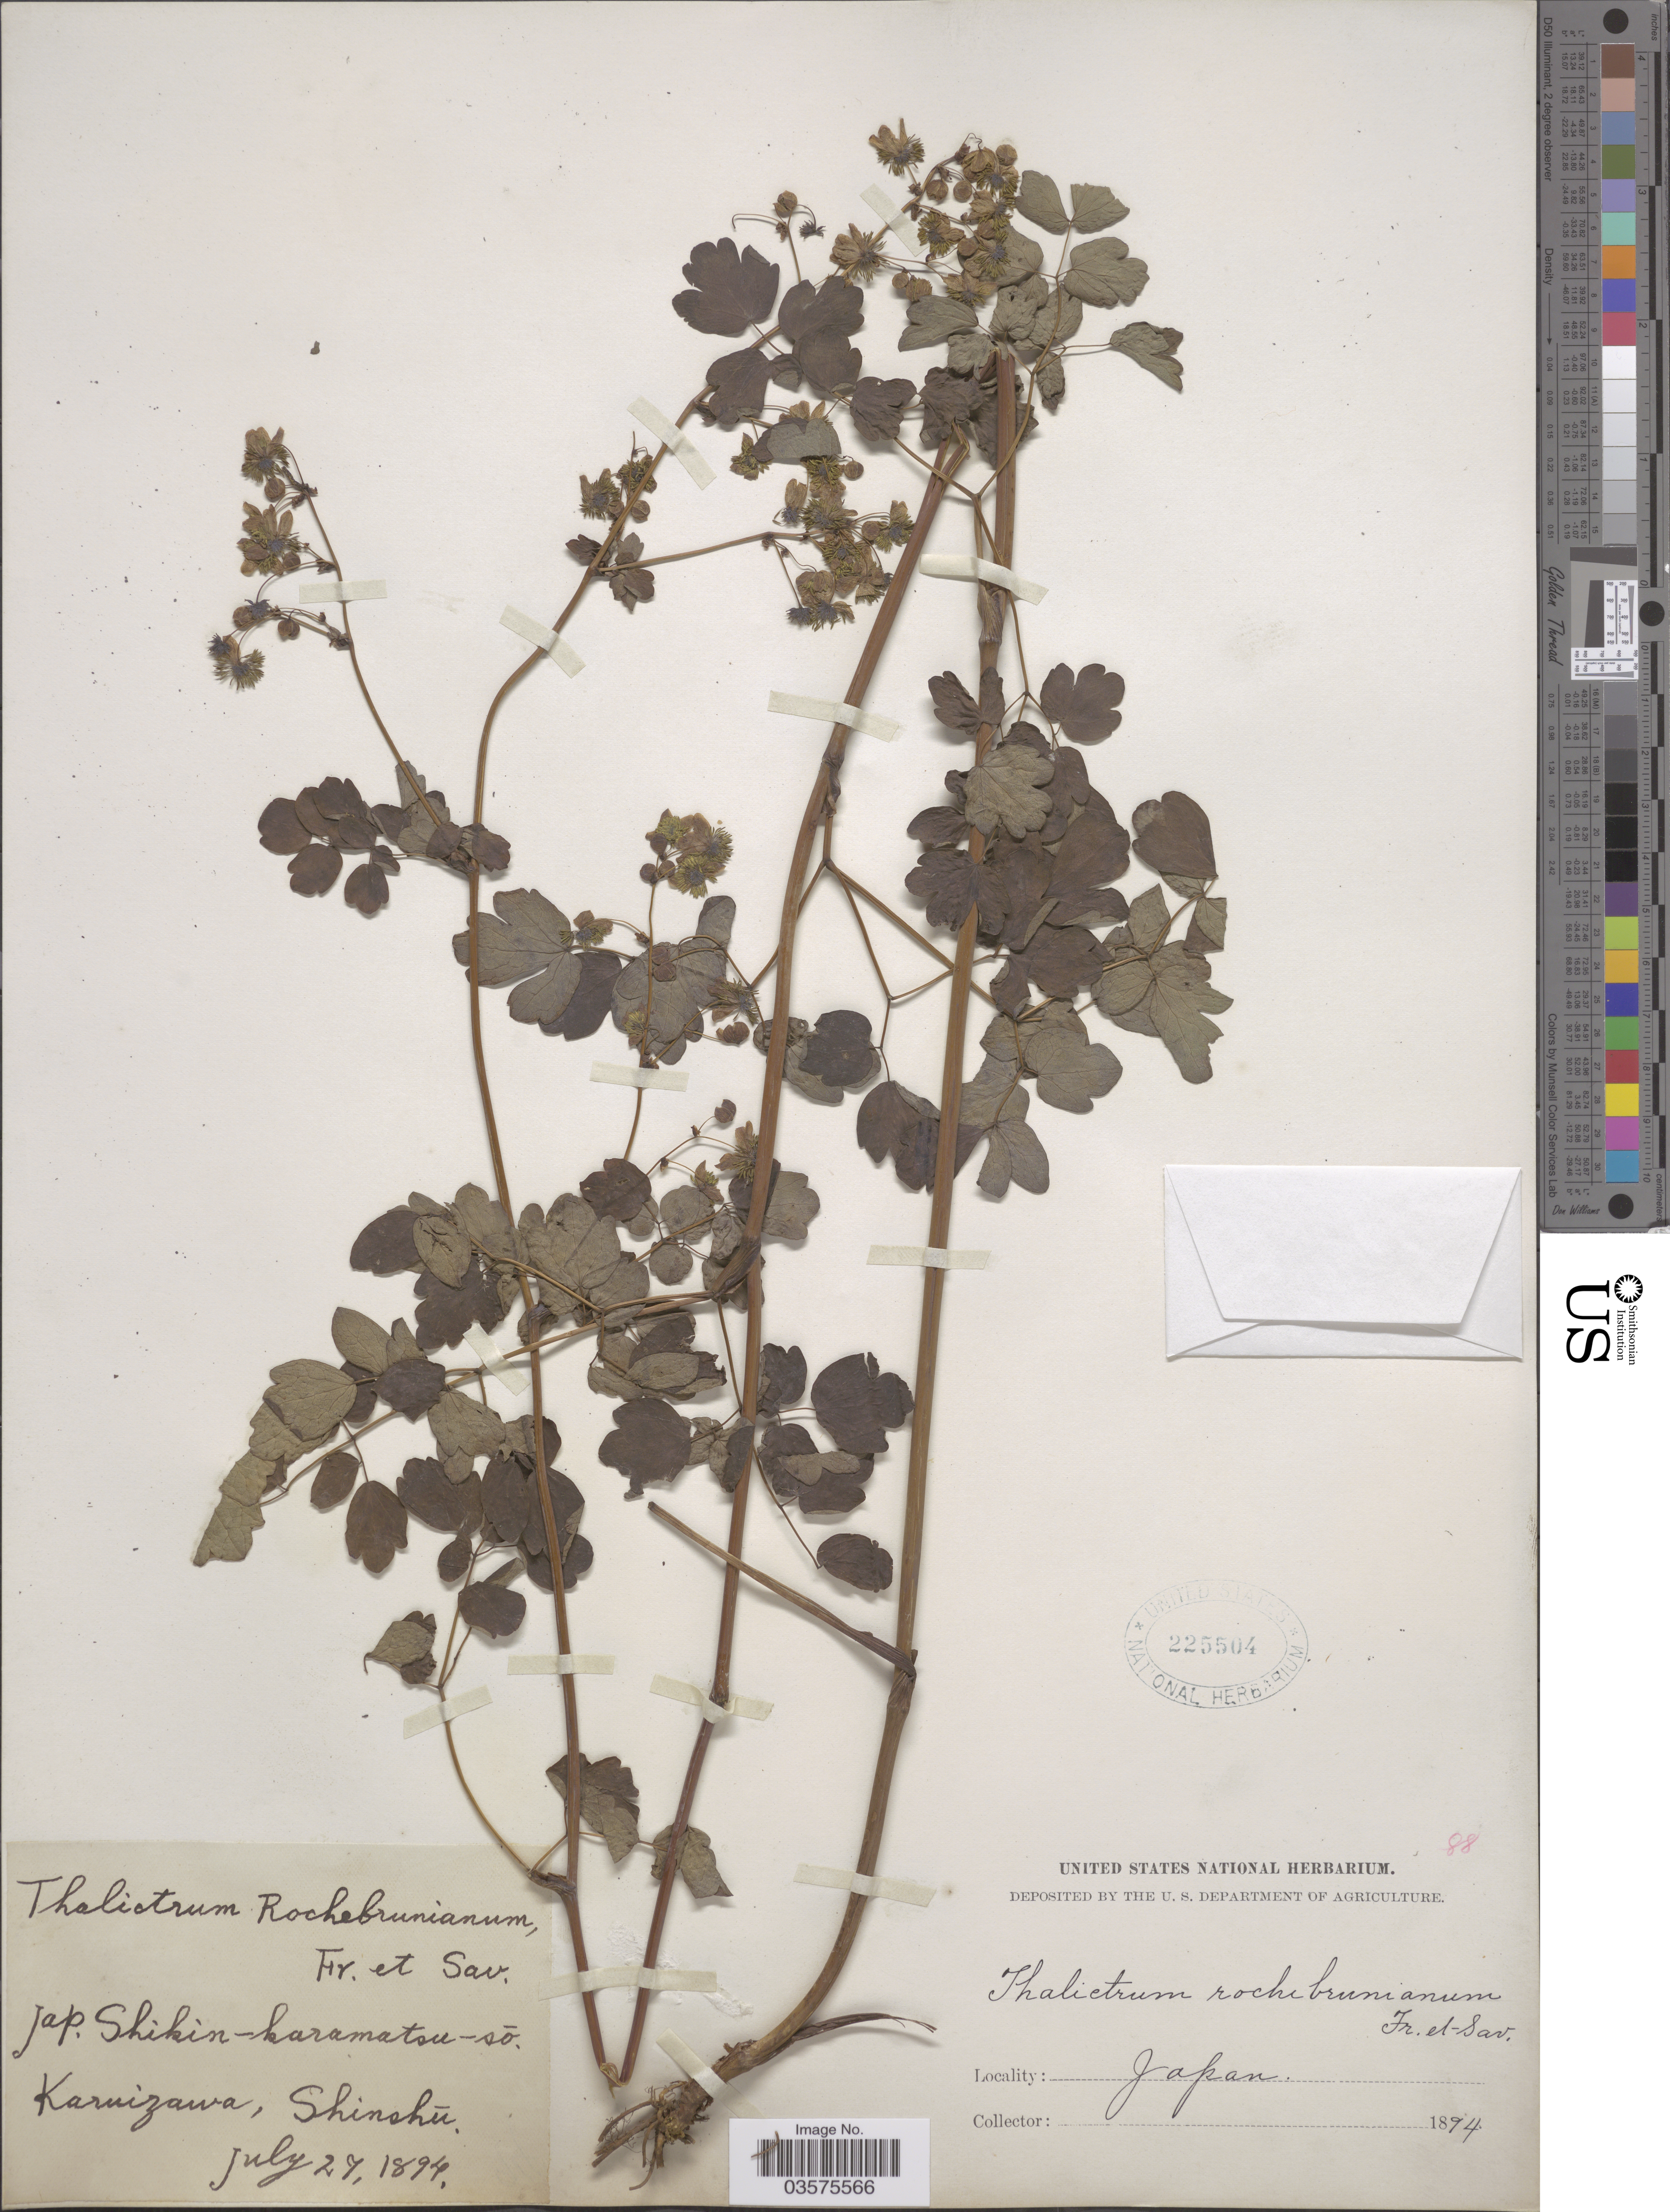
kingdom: Plantae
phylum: Tracheophyta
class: Magnoliopsida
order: Ranunculales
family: Ranunculaceae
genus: Thalictrum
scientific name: Thalictrum rochebrunnianum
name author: Franch. & Sav.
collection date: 1894-07-27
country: Japan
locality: Karnizawa, Shinshū.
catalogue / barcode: US 225504